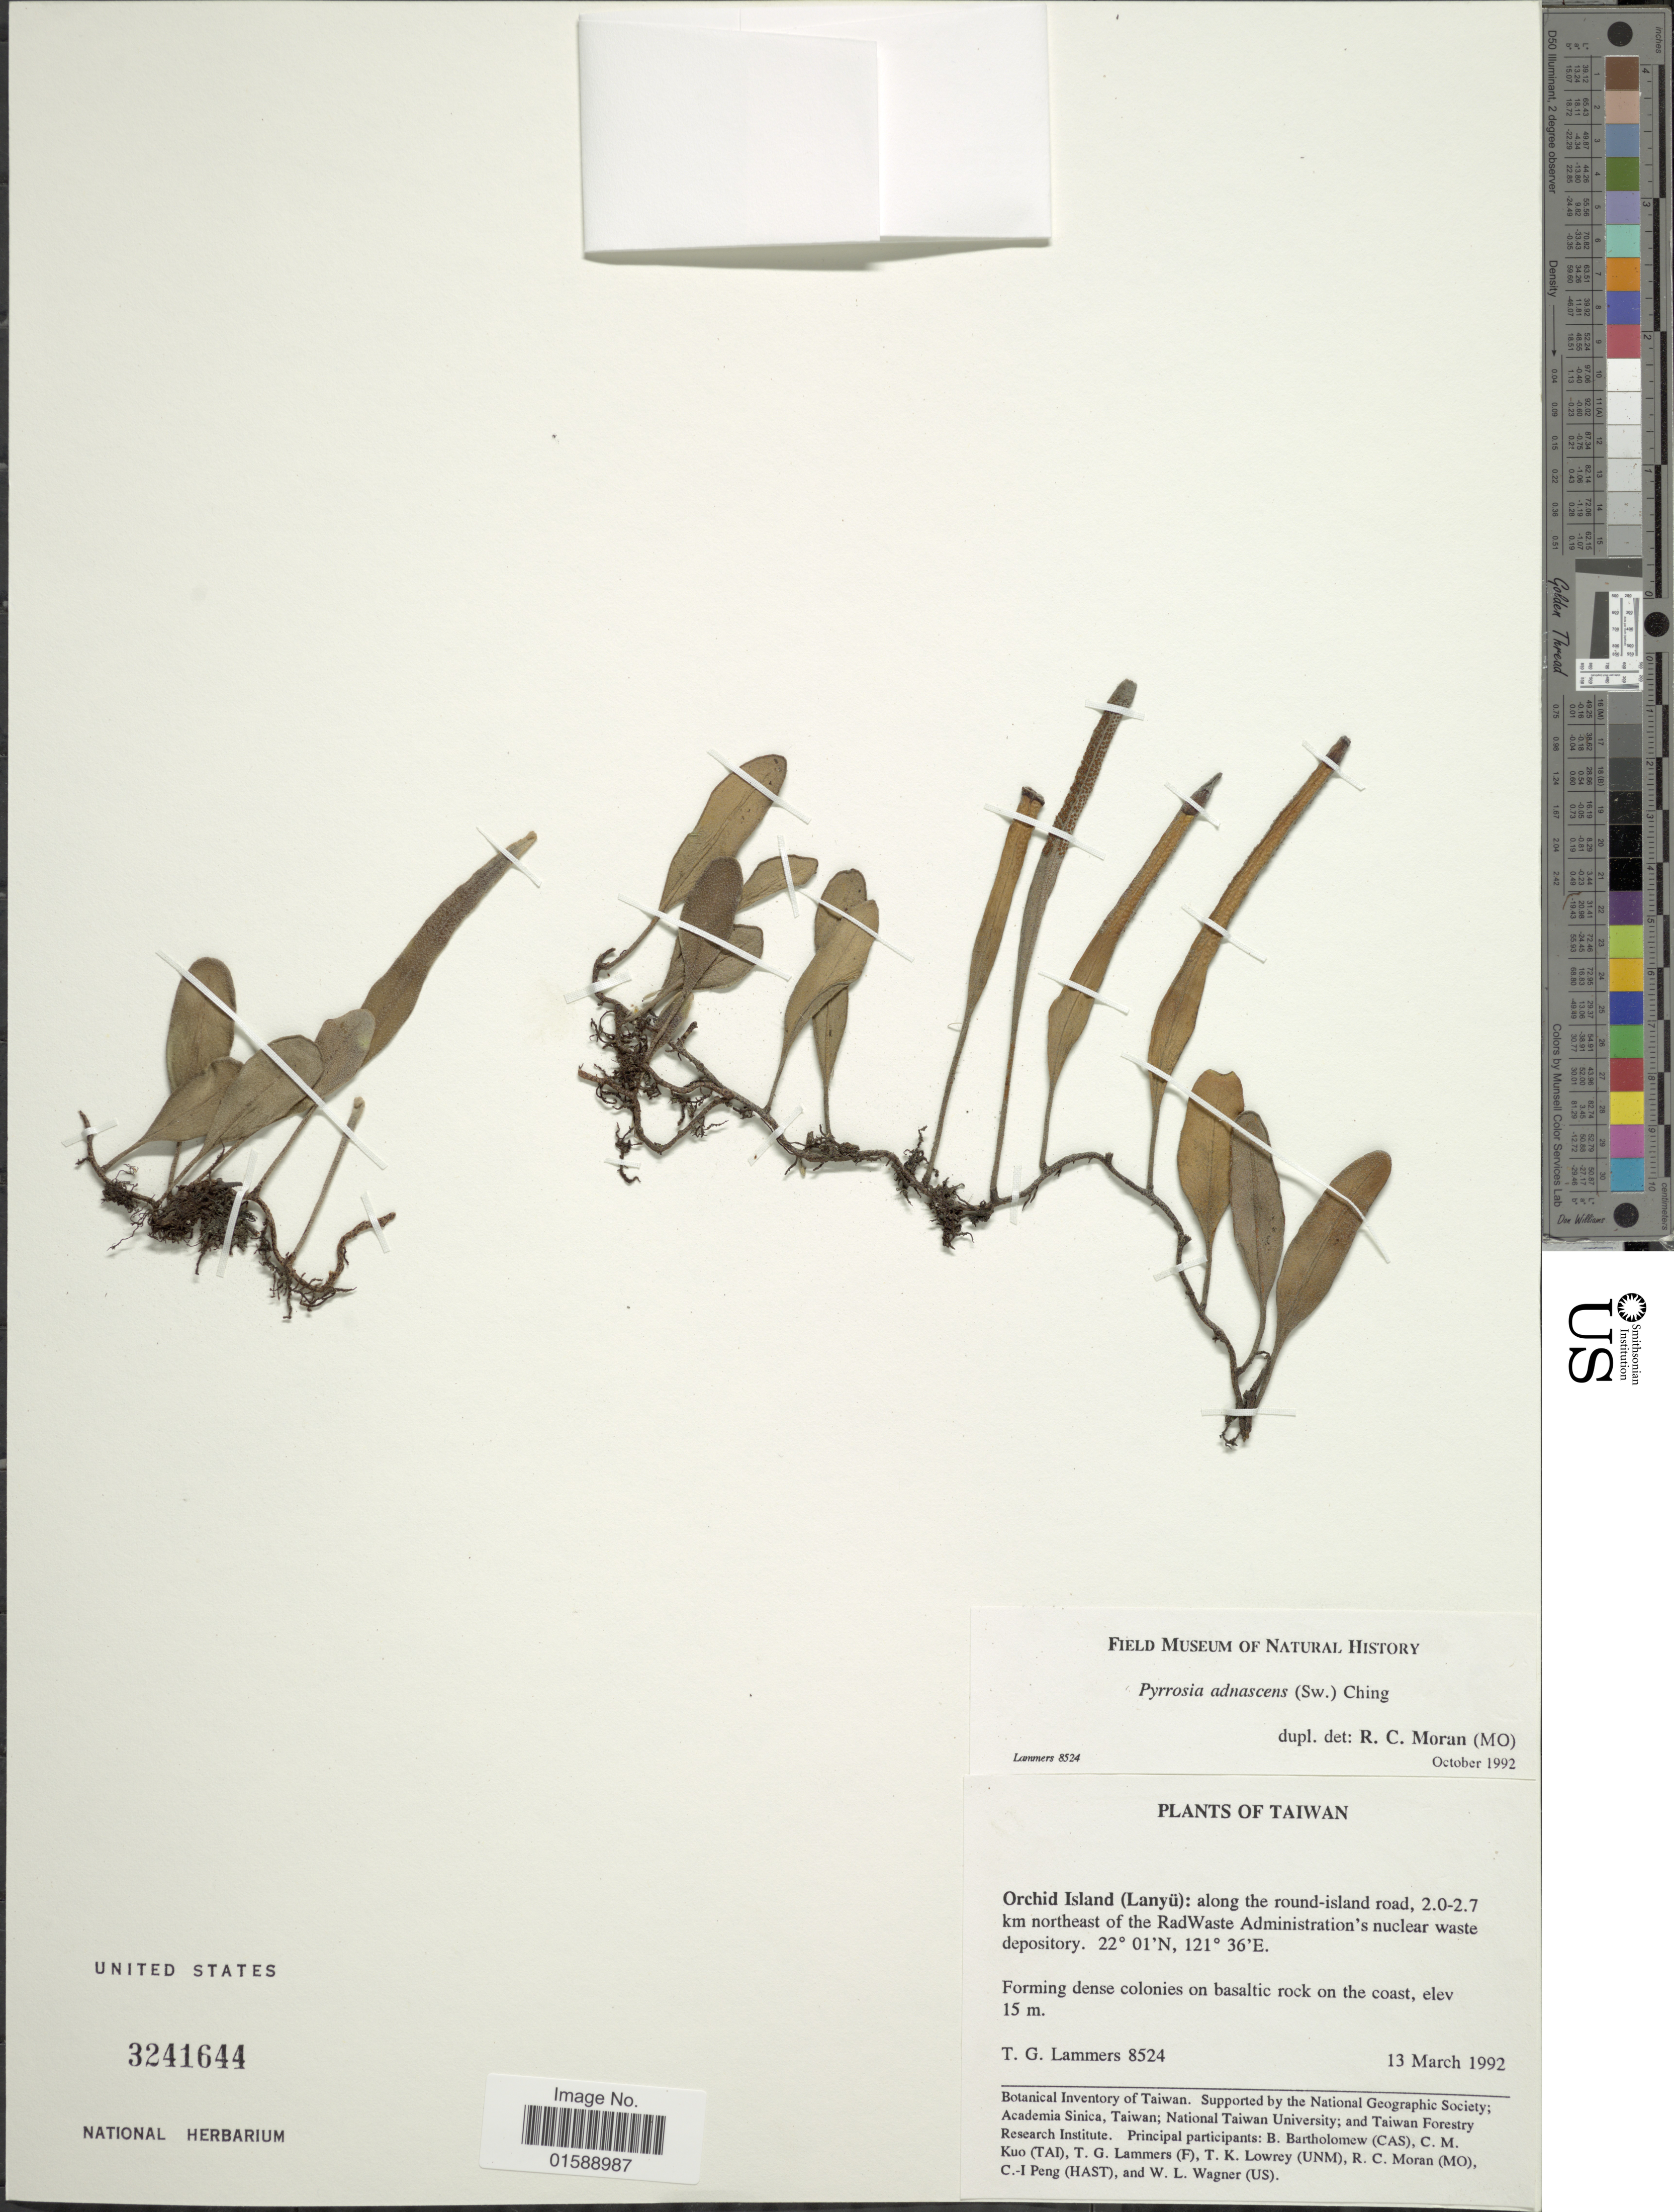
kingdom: Plantae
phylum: Tracheophyta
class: Polypodiopsida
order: Polypodiales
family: Polypodiaceae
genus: Pyrrosia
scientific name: Pyrrosia lanceolata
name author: (L.) Farw.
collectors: T. Lammers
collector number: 8524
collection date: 1992-03-13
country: Taiwan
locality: Orchid Island (Lanyu): a;long the round-island road, 2.0-2.7 km northeast of the RadWaste Administration's nuclear waste depository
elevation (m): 15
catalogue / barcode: US 3241644